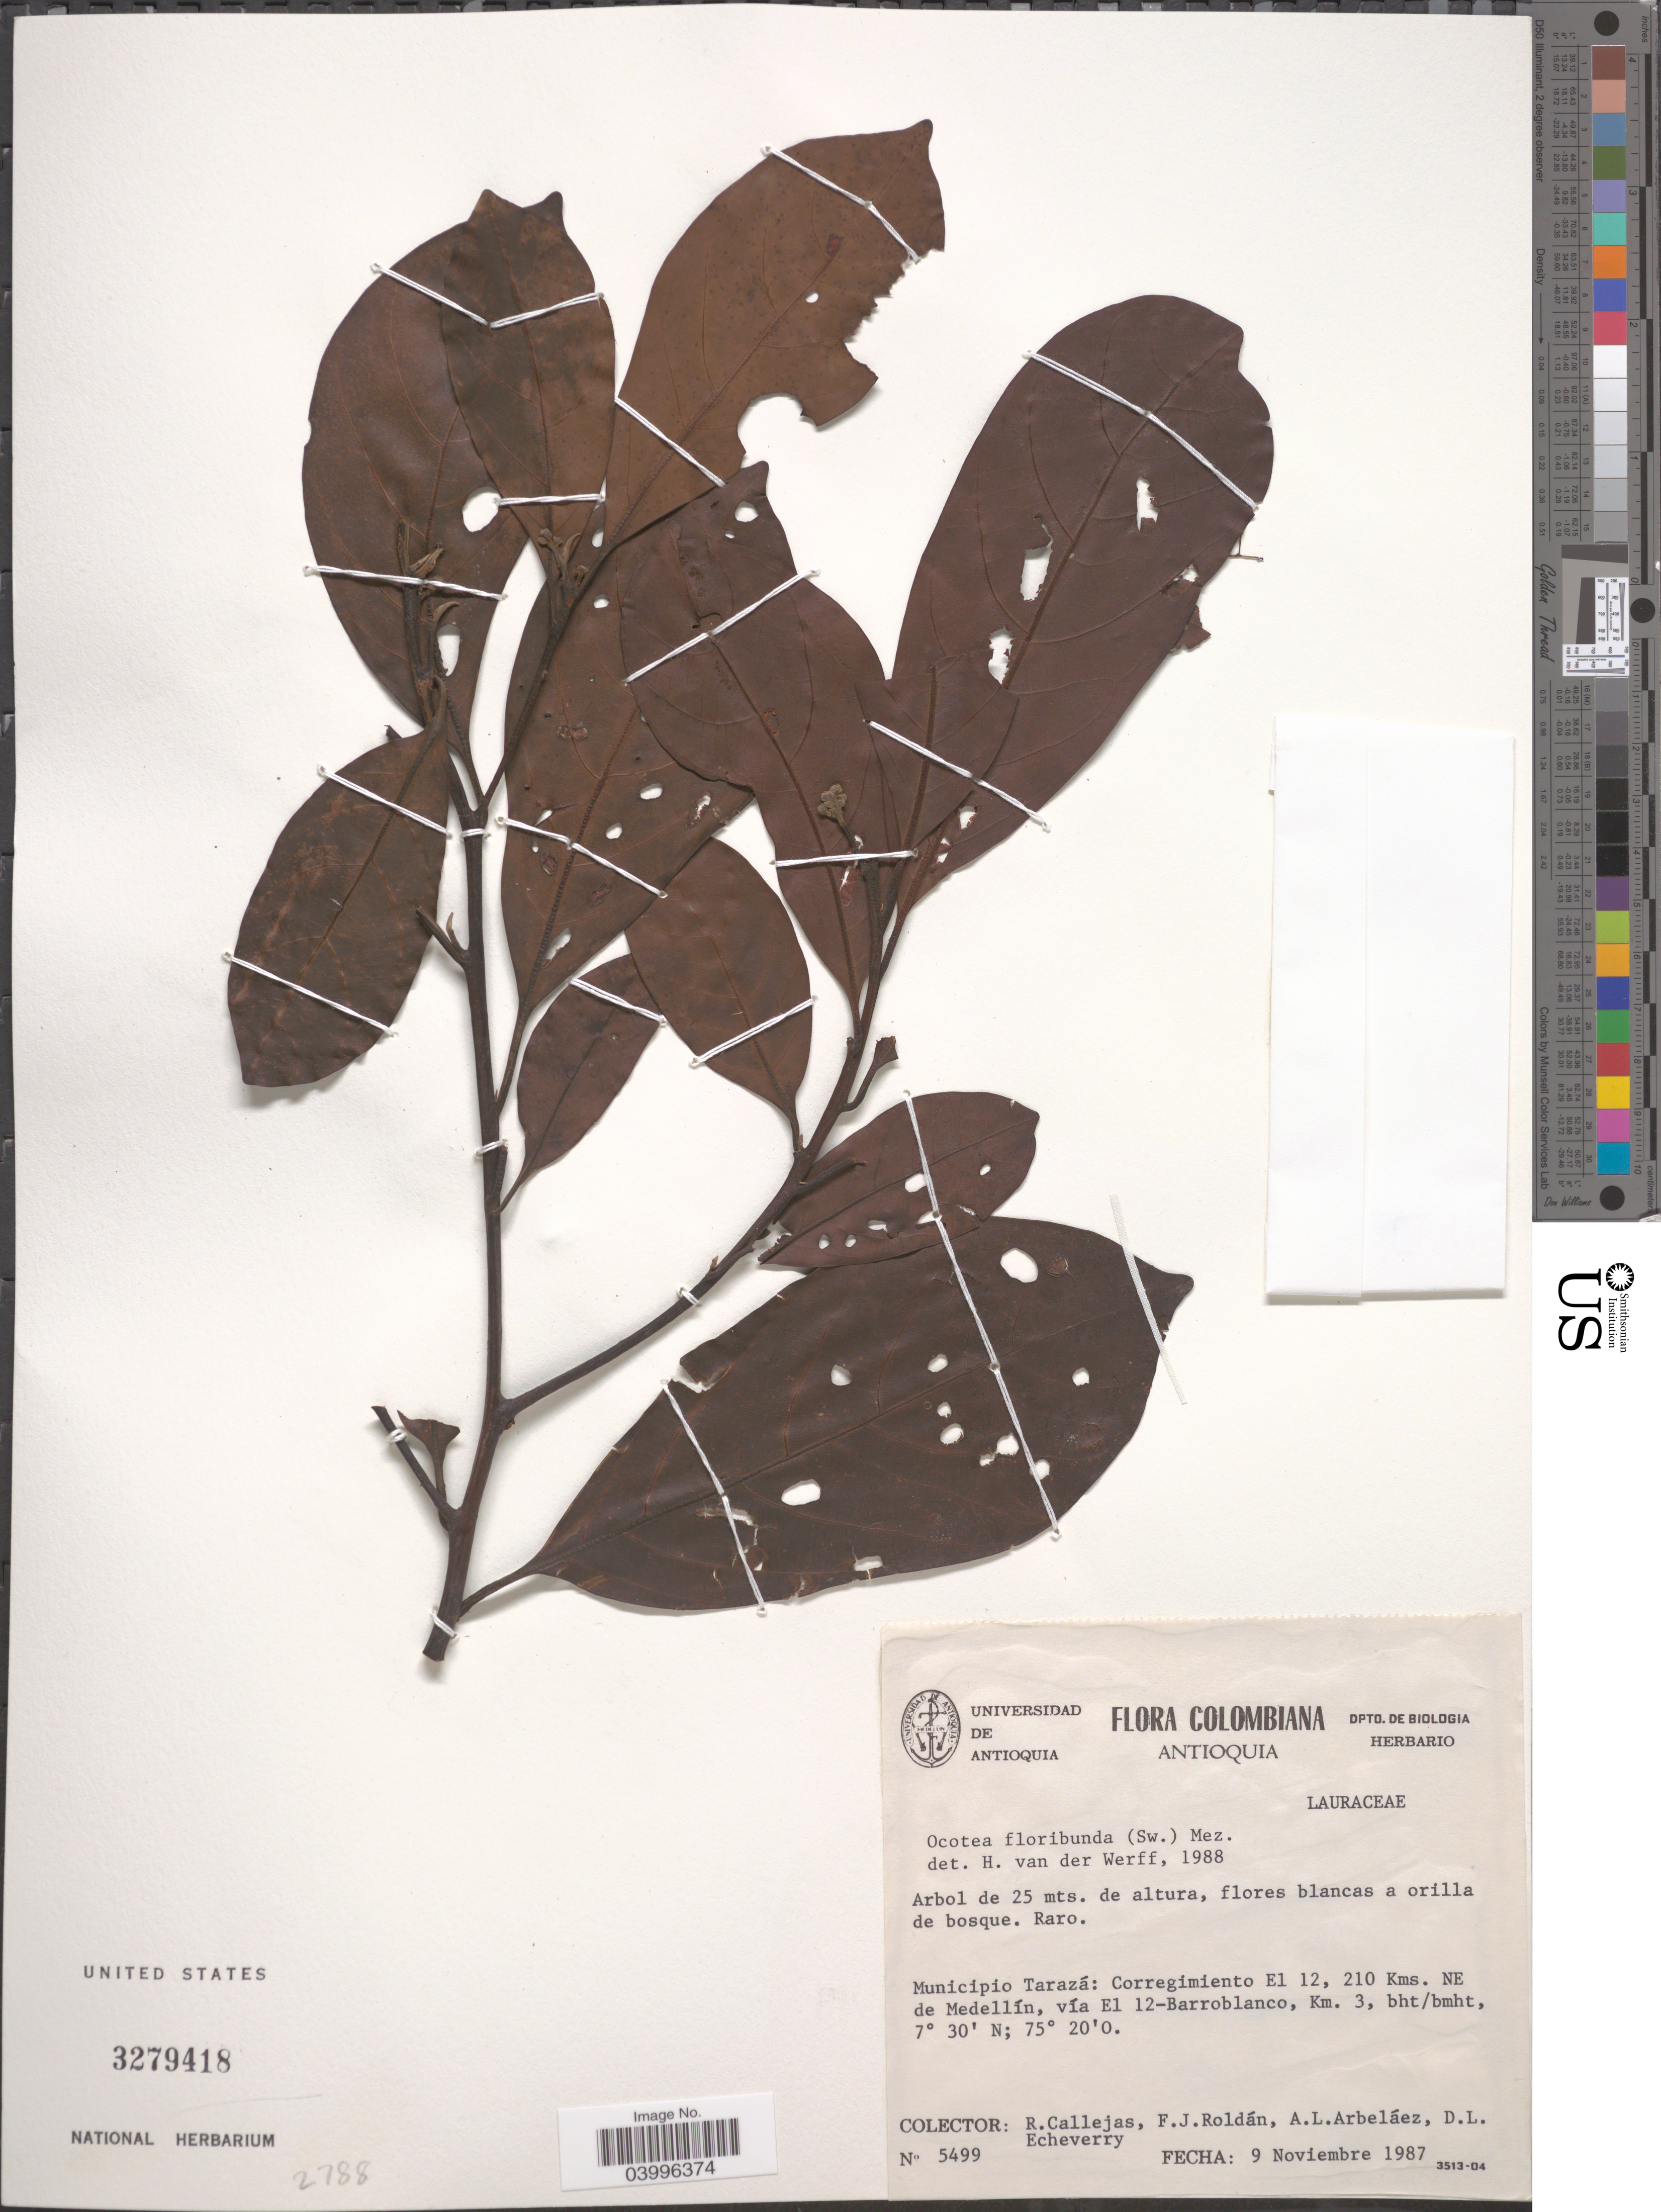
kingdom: Plantae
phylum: Tracheophyta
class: Magnoliopsida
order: Laurales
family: Lauraceae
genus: Ocotea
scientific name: Ocotea floribunda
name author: (Sw.) Mez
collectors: R. Callejas, F. J. Roldán, A. Arbeláez Alvarez & D. Echeverry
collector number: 5499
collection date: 1987-11-09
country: Colombia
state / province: Antioquia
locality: Municipio Tarazá: Corregimiento El 12, 210 Kms. NE de Medellín, vía El 12-Barroblanco, Km. 3, bht/bmht.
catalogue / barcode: US 3279418